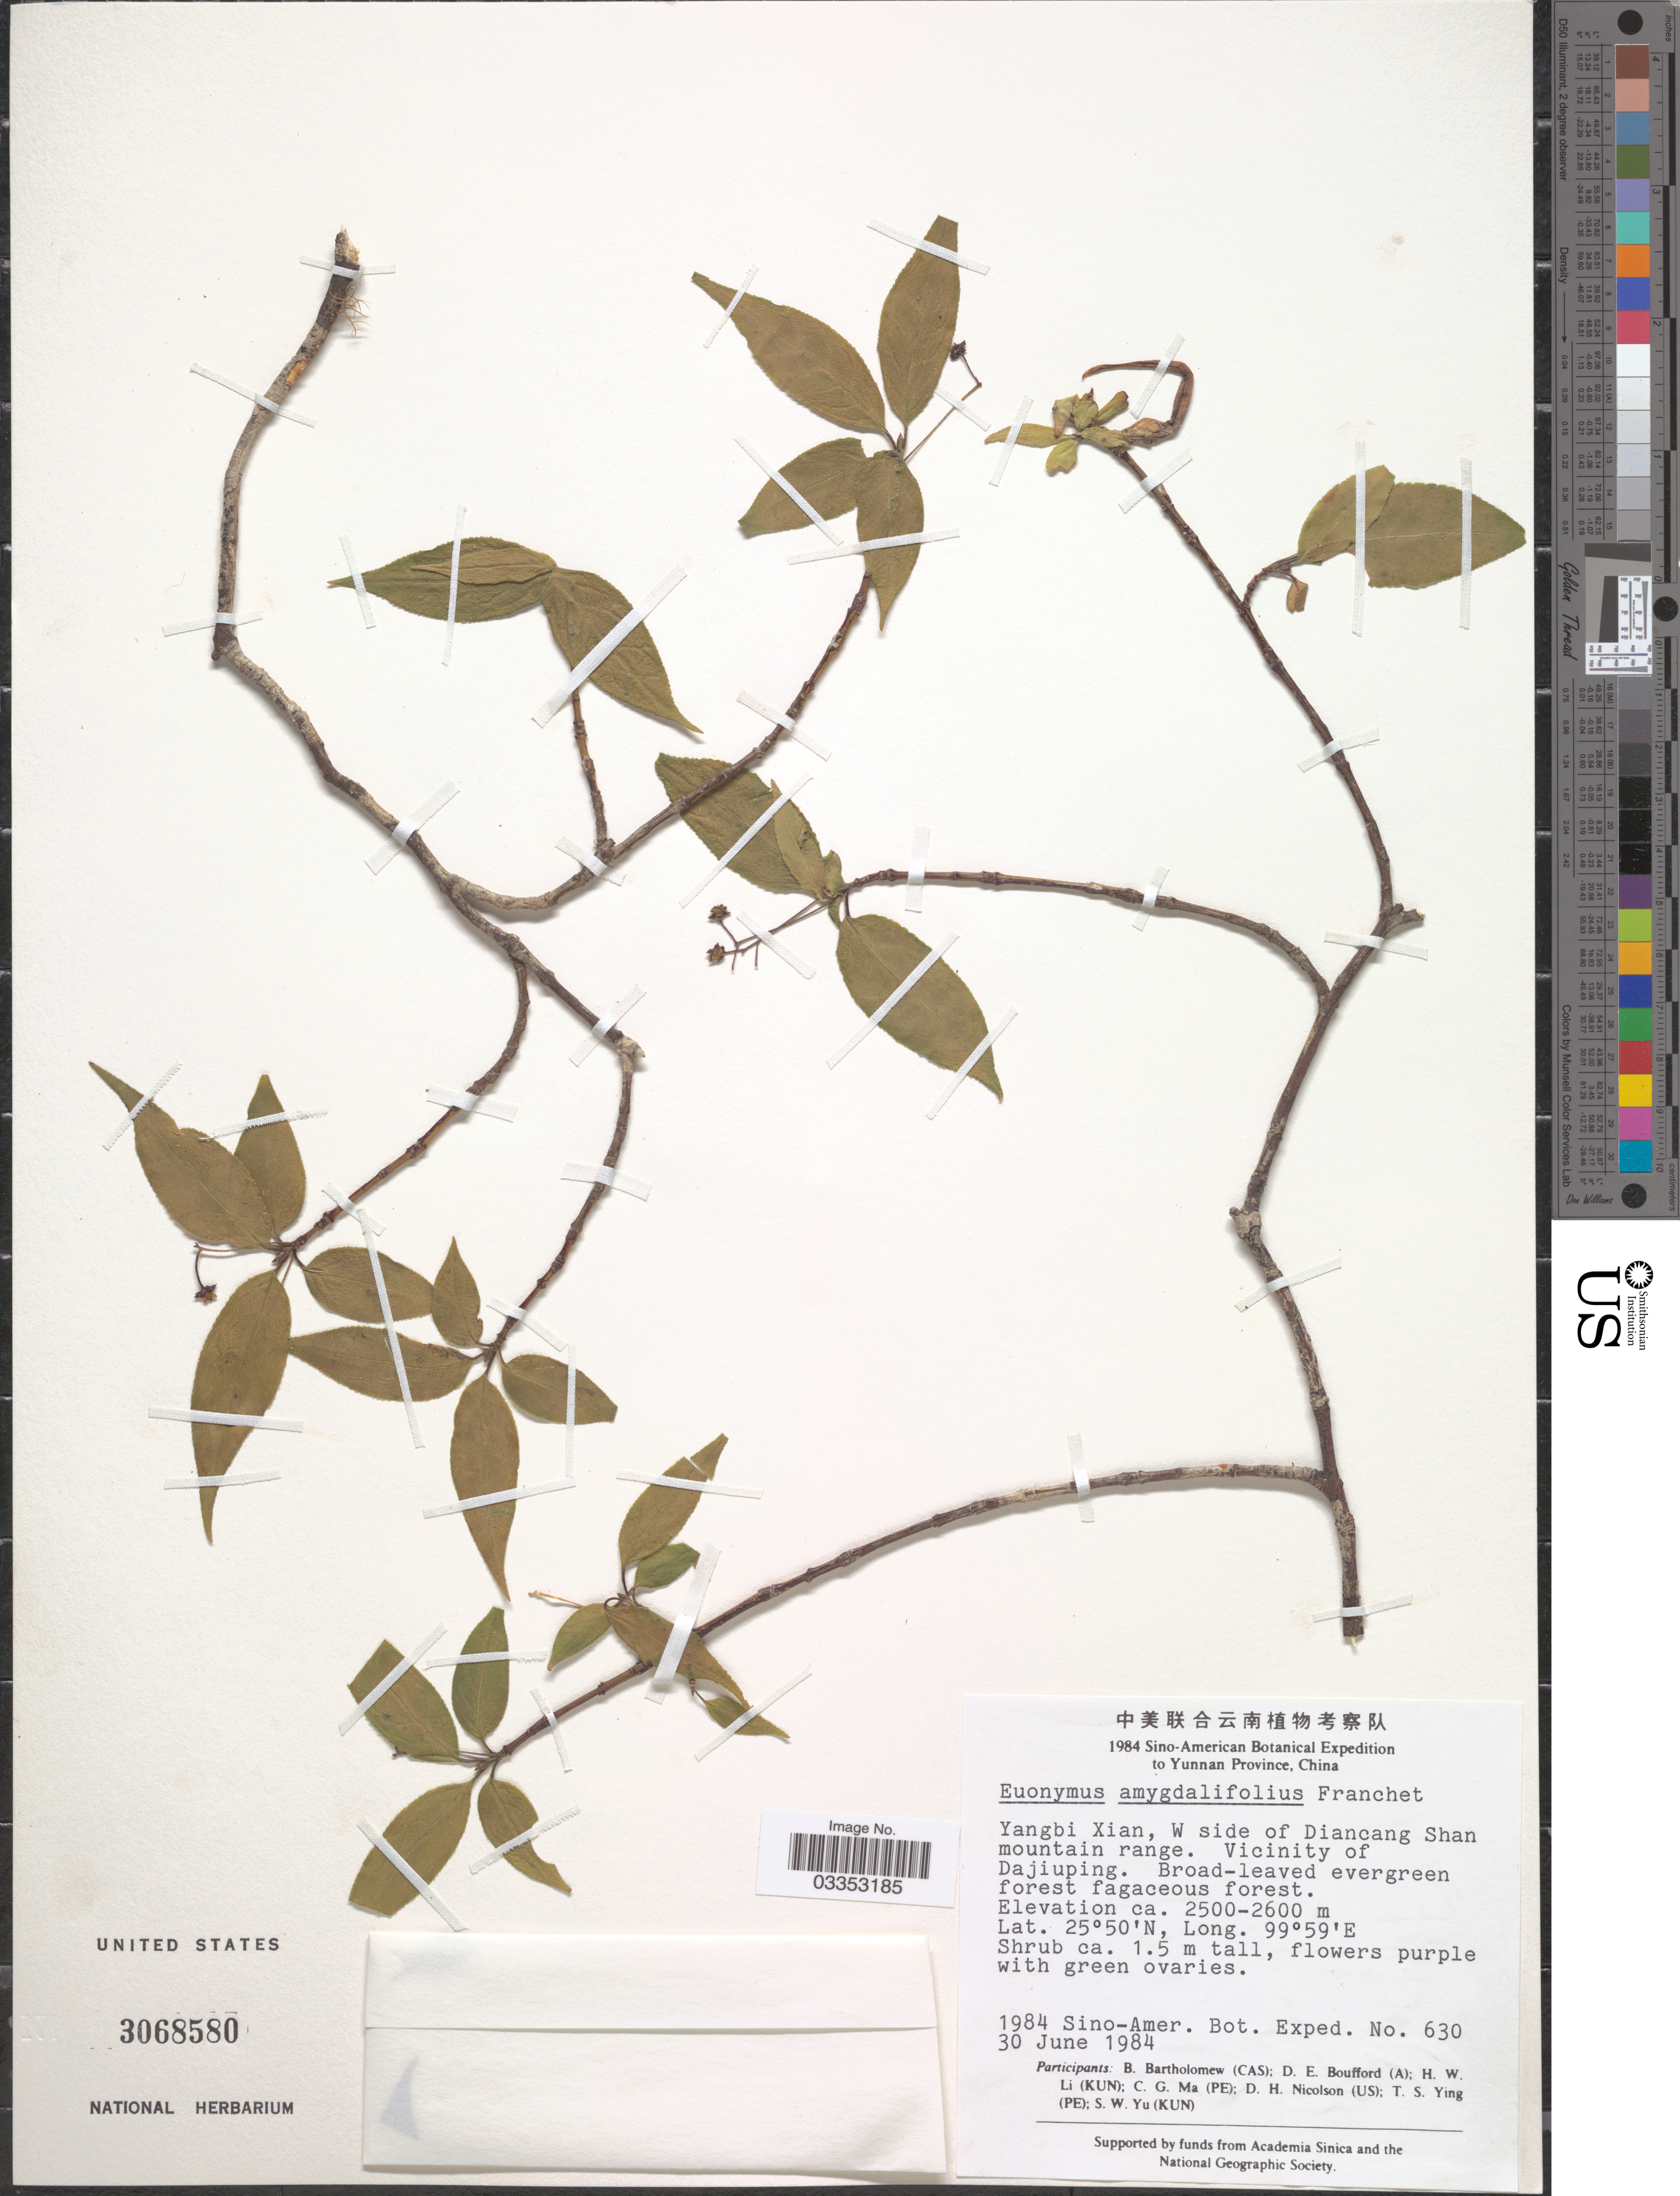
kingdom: Plantae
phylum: Tracheophyta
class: Magnoliopsida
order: Celastrales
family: Celastraceae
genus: Euonymus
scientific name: Euonymus amygdalifolius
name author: Franch.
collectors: Sino-Amer. Bot. Exped. 1984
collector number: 630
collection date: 1984-06-30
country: China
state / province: Yunnan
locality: Yangbi Xian, W side of Diancang Shan mountain range. Vicinity of Dajiuping.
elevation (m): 2500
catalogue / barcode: US 3068580